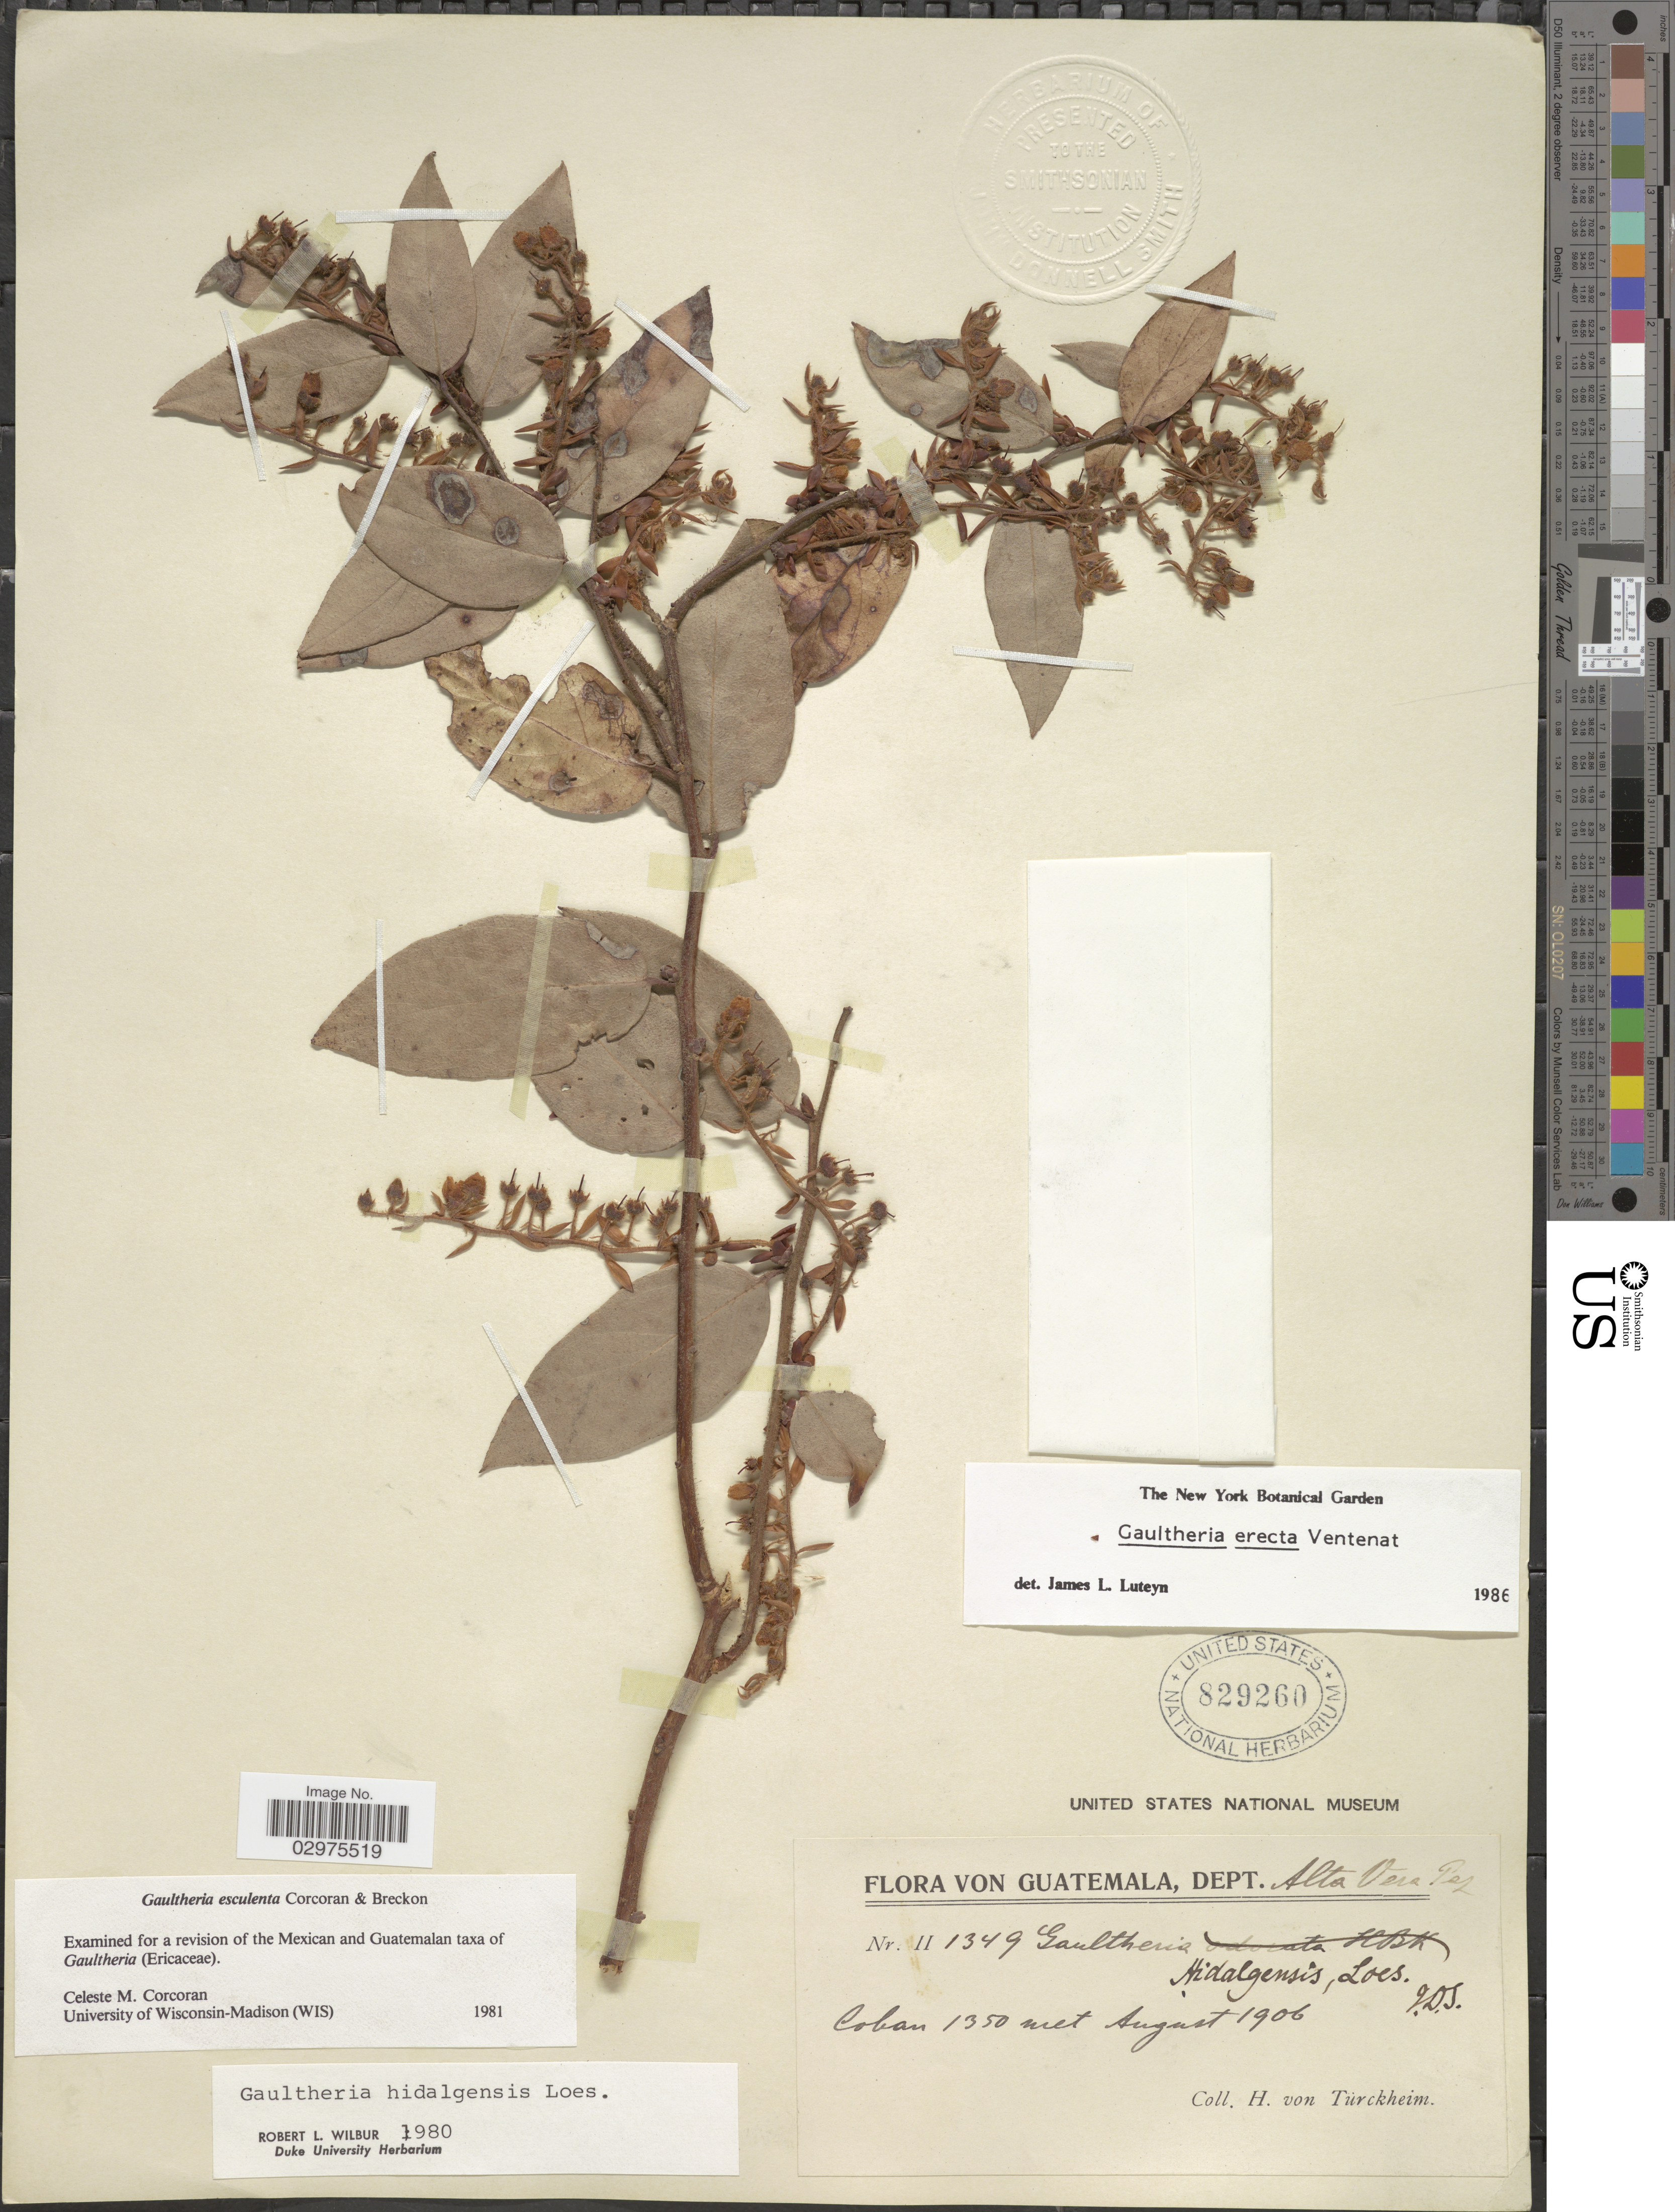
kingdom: Plantae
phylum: Tracheophyta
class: Magnoliopsida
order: Ericales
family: Ericaceae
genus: Gaultheria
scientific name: Gaultheria erecta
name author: Vent.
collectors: H. von Türckheim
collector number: II1349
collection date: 1906-08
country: Guatemala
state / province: Alta Verapaz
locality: Dept. Alta Vera Paz. Coban.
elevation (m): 1350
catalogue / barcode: US 829260